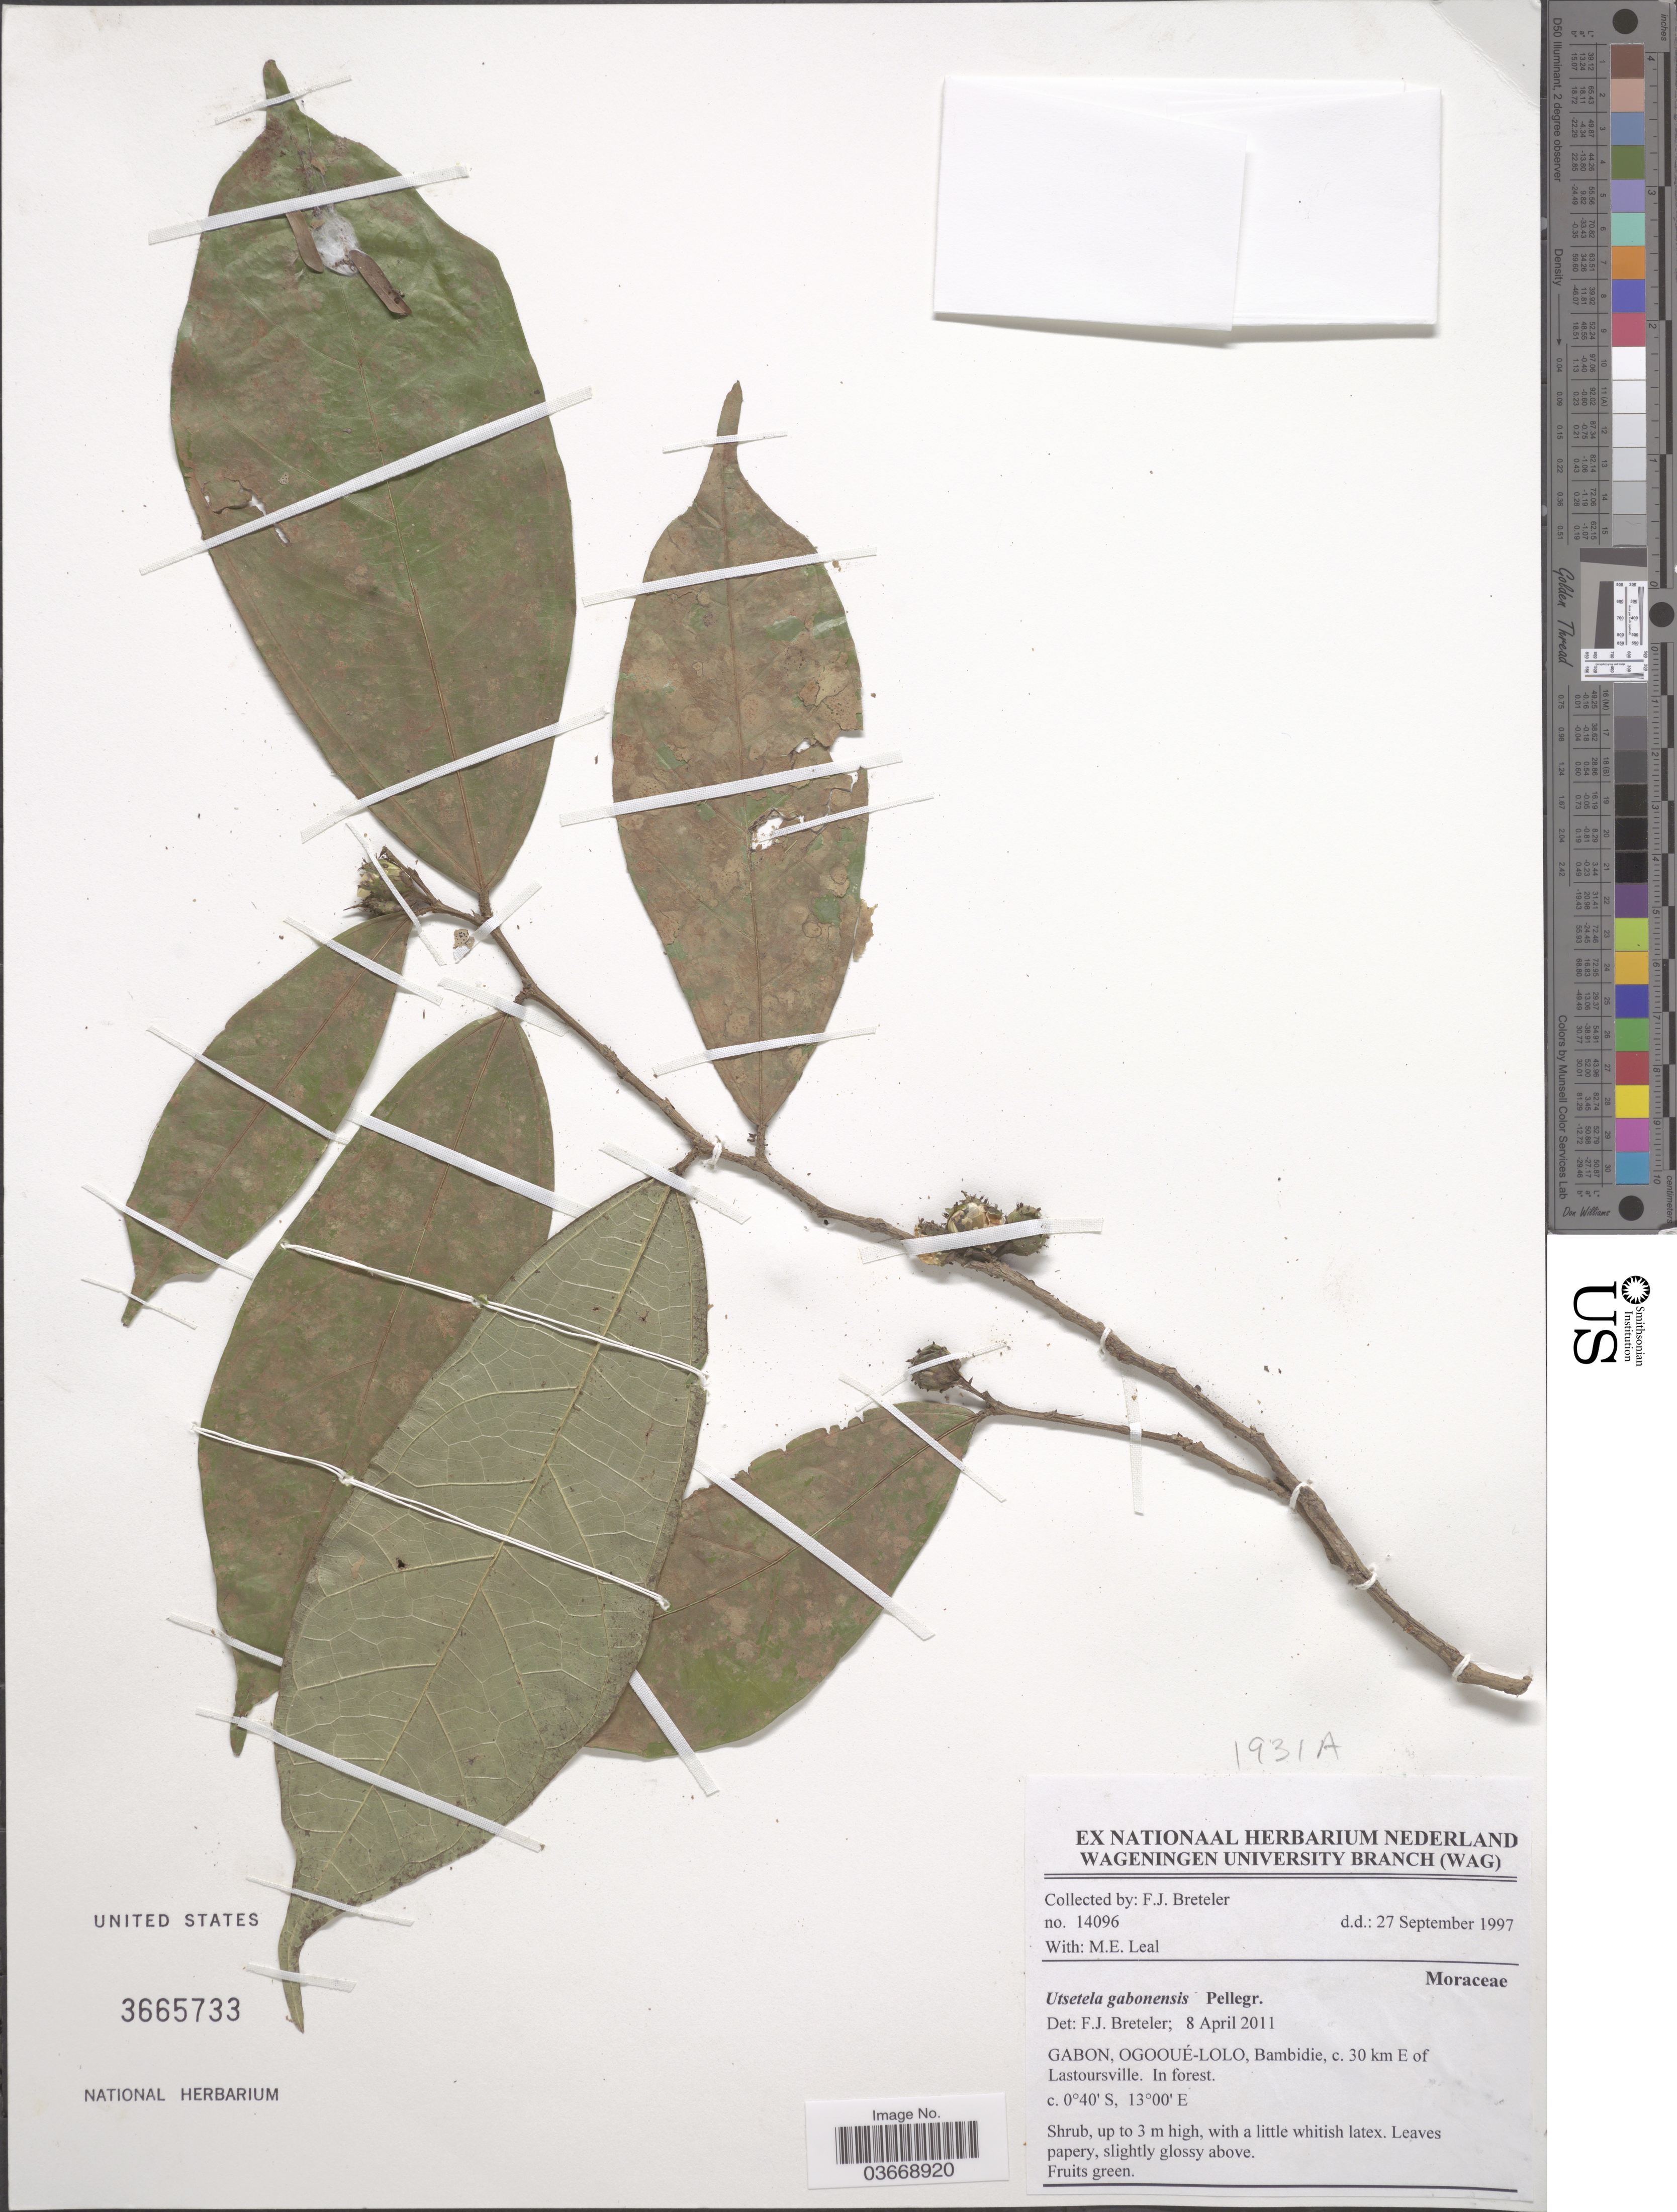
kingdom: Plantae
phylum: Tracheophyta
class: Magnoliopsida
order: Rosales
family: Moraceae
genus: Utsetela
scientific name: Utsetela gabonensis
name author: Pellegr.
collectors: F. J. Breteler & M. E. Leal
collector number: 14096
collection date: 1997-09-27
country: Gabon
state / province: Ogooue-Lolo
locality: Bambidie, c. 30 km E of Lastoursville. In forest.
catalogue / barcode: US 3665733